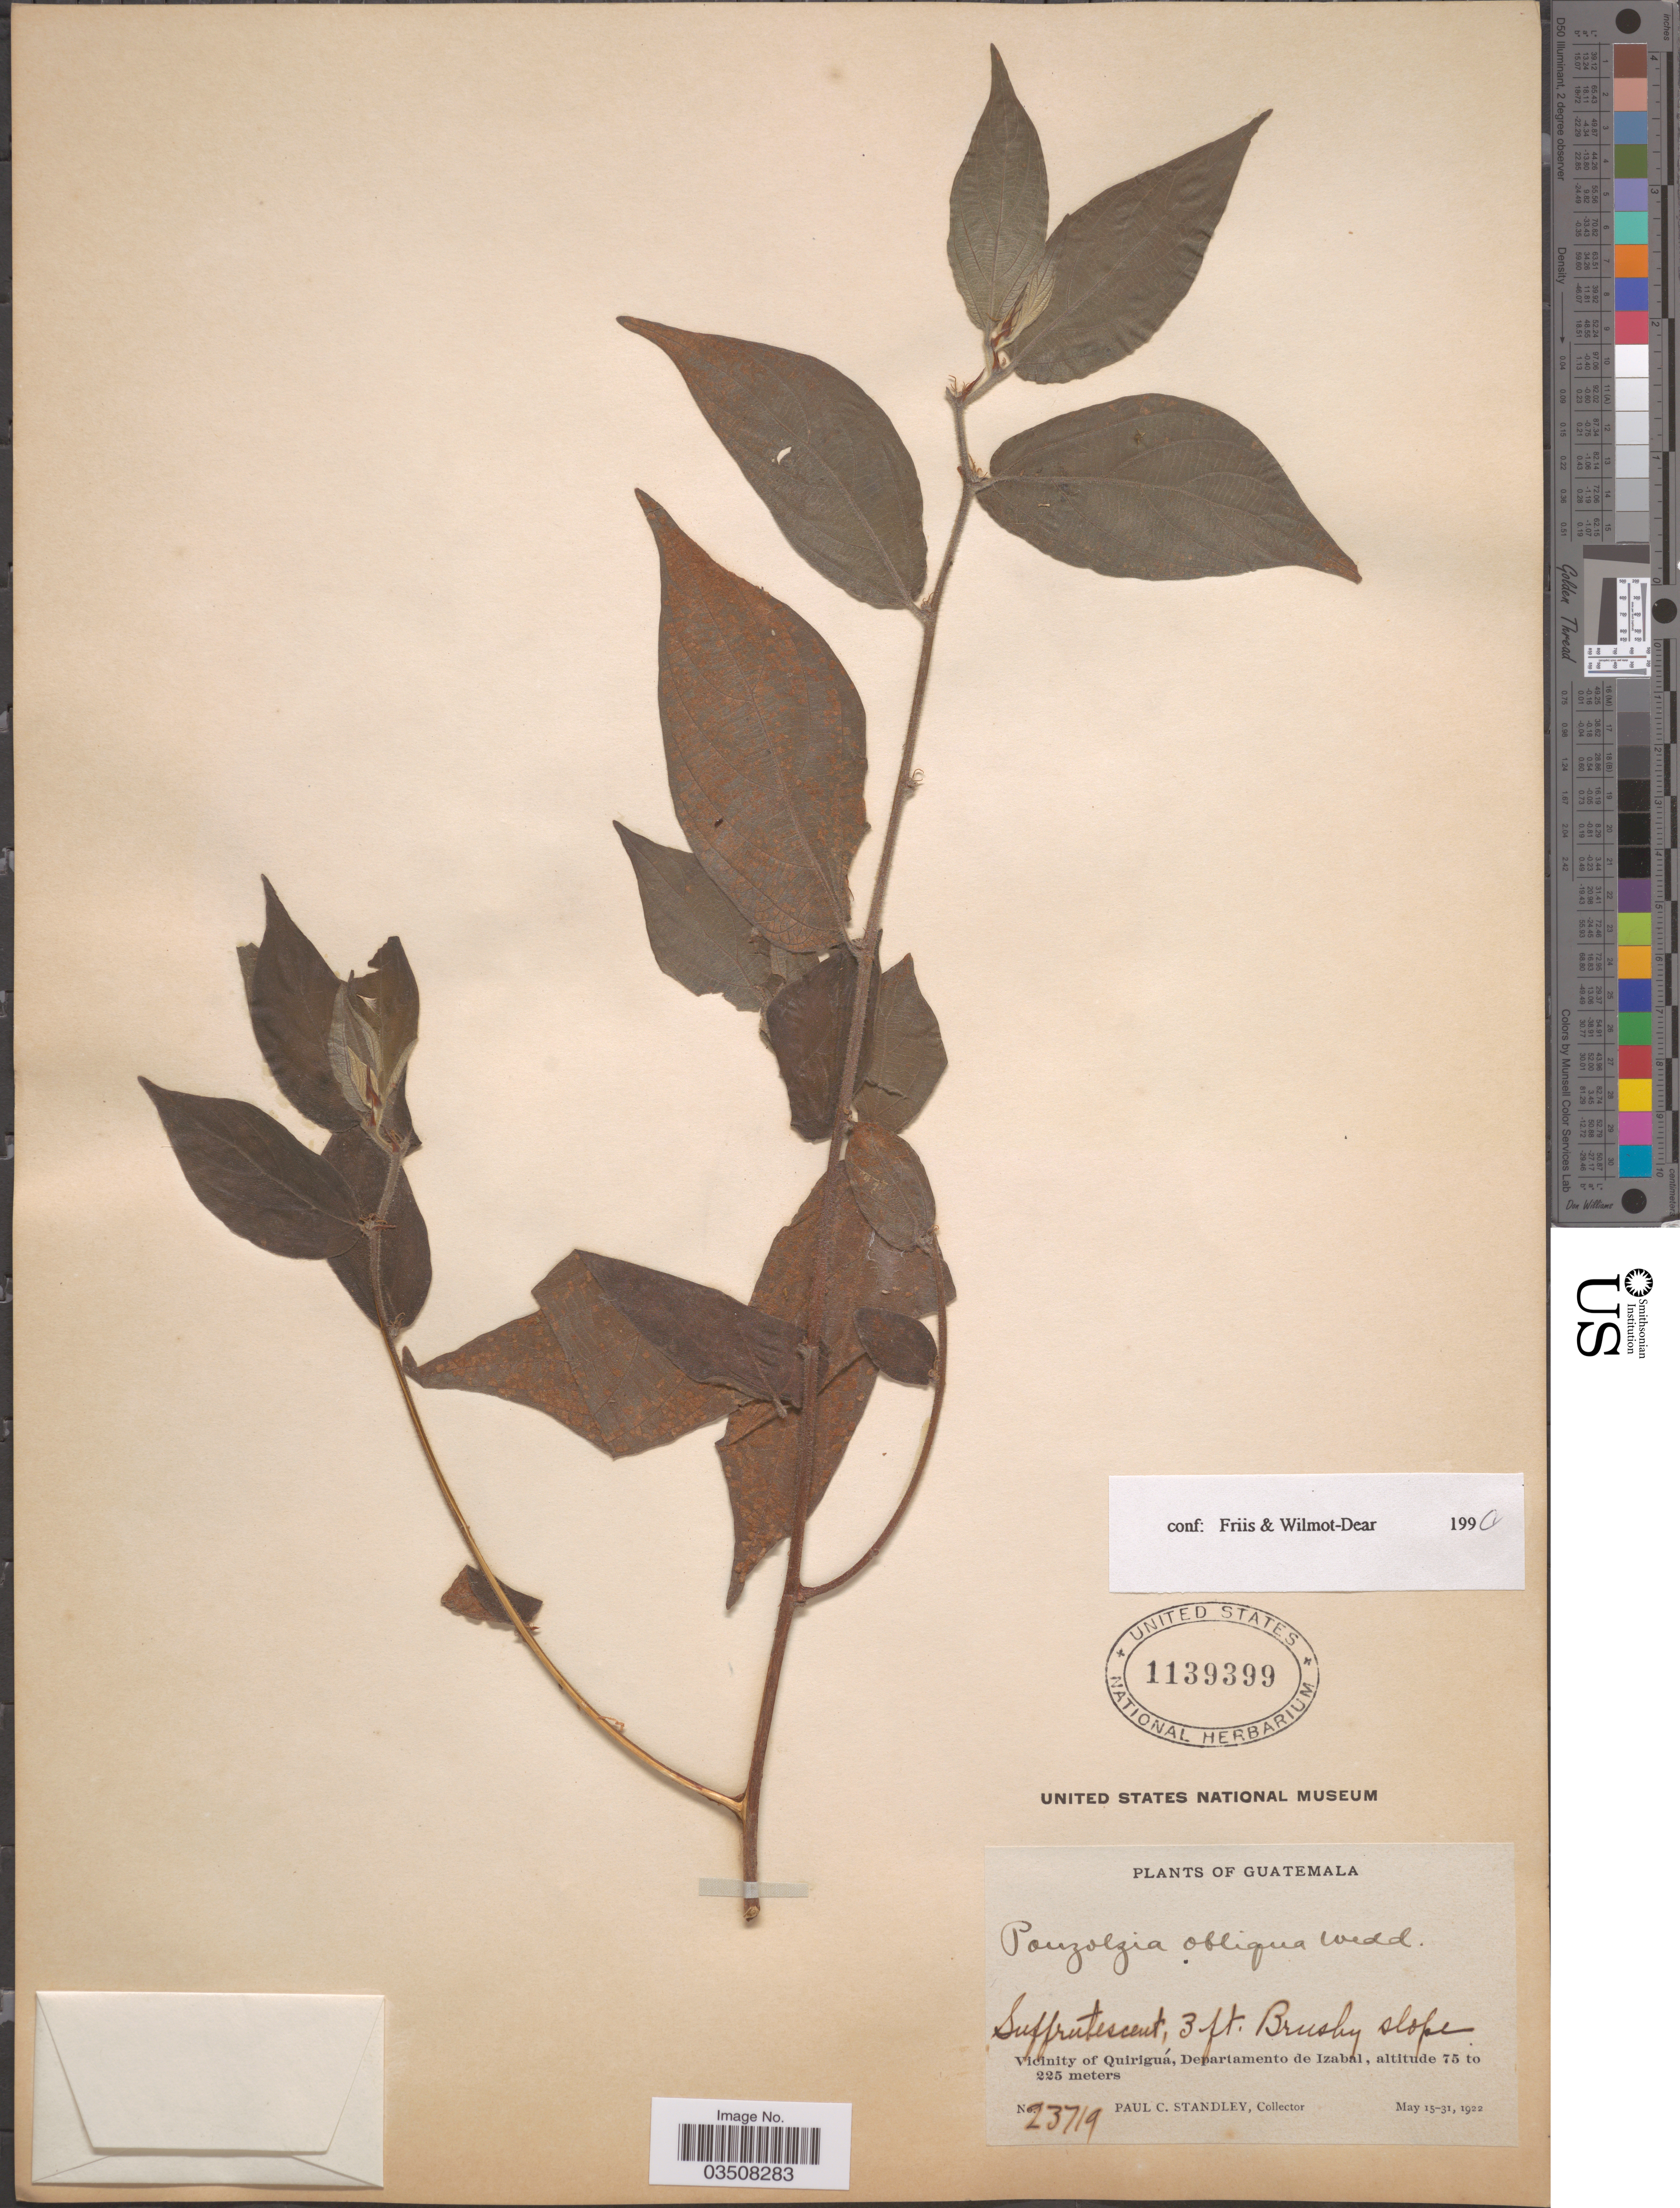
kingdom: Plantae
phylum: Tracheophyta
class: Magnoliopsida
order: Rosales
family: Urticaceae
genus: Pouzolzia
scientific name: Pouzolzia obliqua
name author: (Poepp.) Gaudich.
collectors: P. C. Standley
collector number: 23719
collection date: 1922-05-15/1922-05-31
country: Guatemala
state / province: Izabal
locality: Vicinity of Quiriguá, Departamento de Izabal.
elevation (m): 75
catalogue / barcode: US 1139399